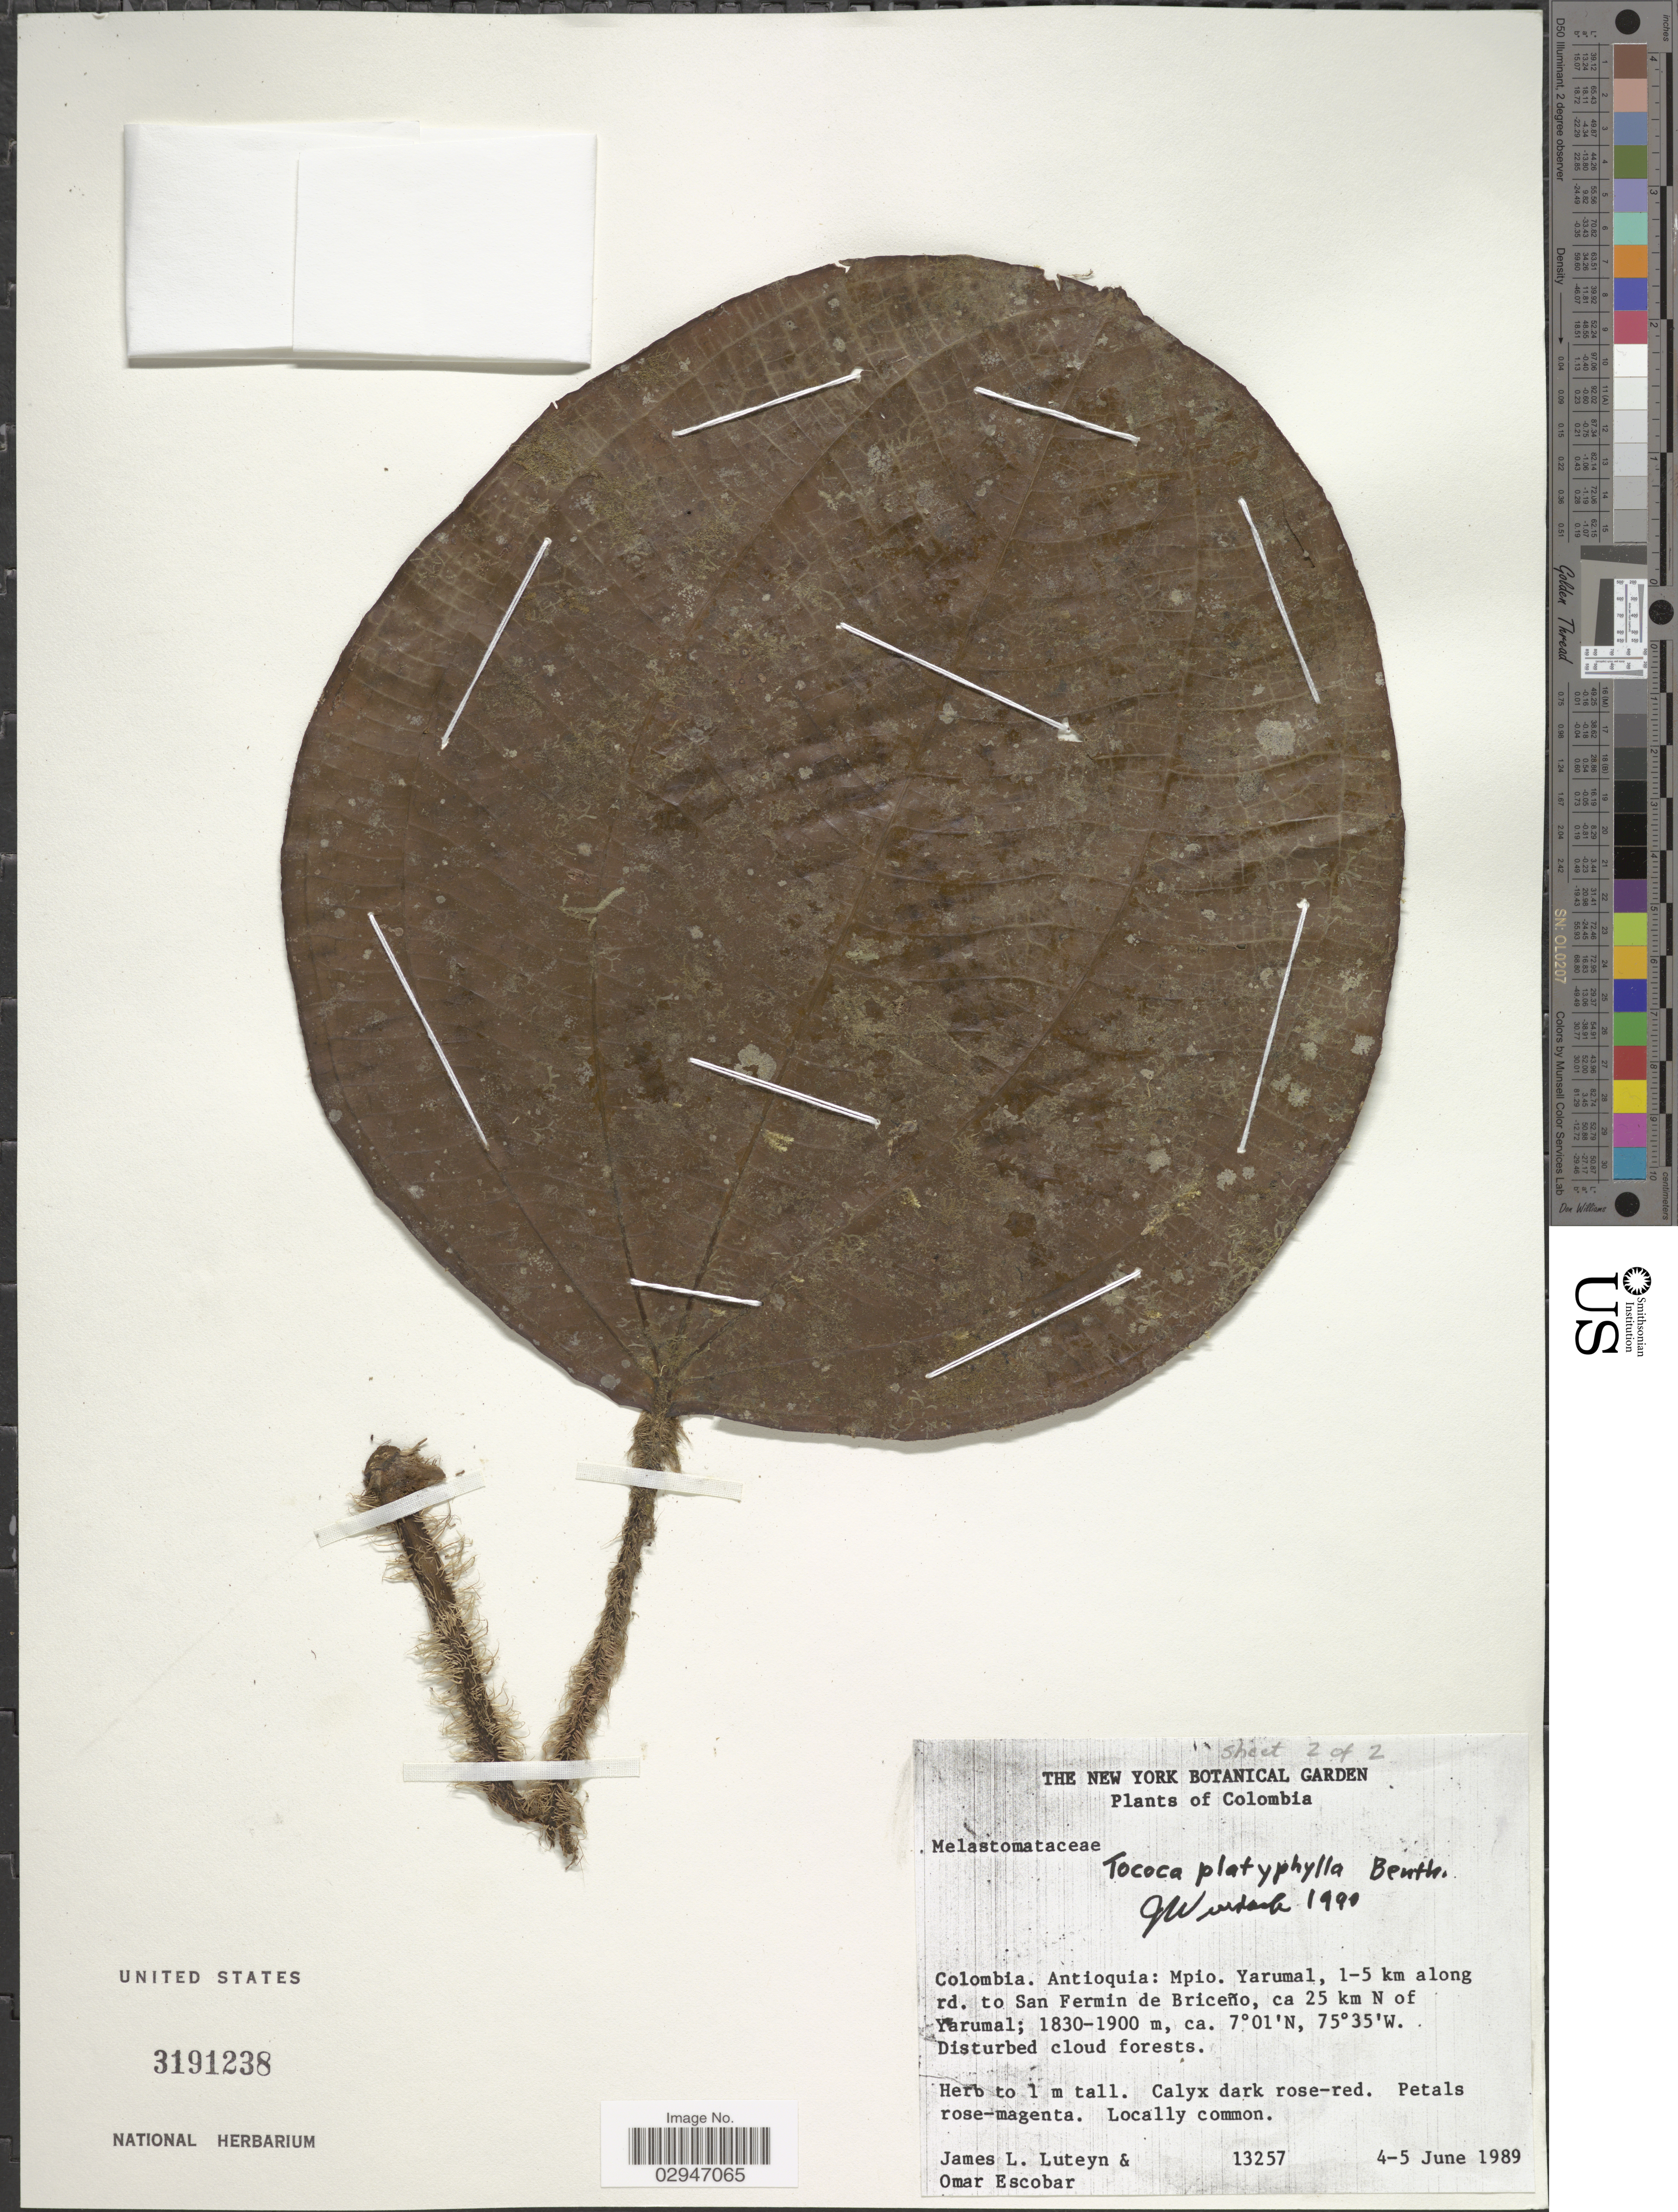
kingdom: Plantae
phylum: Tracheophyta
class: Magnoliopsida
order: Myrtales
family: Melastomataceae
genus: Tococa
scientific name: Tococa platyphylla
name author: Benth.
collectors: J. Luteyn & O. D. Escobar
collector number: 13257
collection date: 1989-06-04/1989-06-05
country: Colombia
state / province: Antioquia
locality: Mpio. Yarumal, 1-5 km along rd. to San Fermin de Briceño, ca 25 km N of Yarumal.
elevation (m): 1830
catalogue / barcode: US 3191238